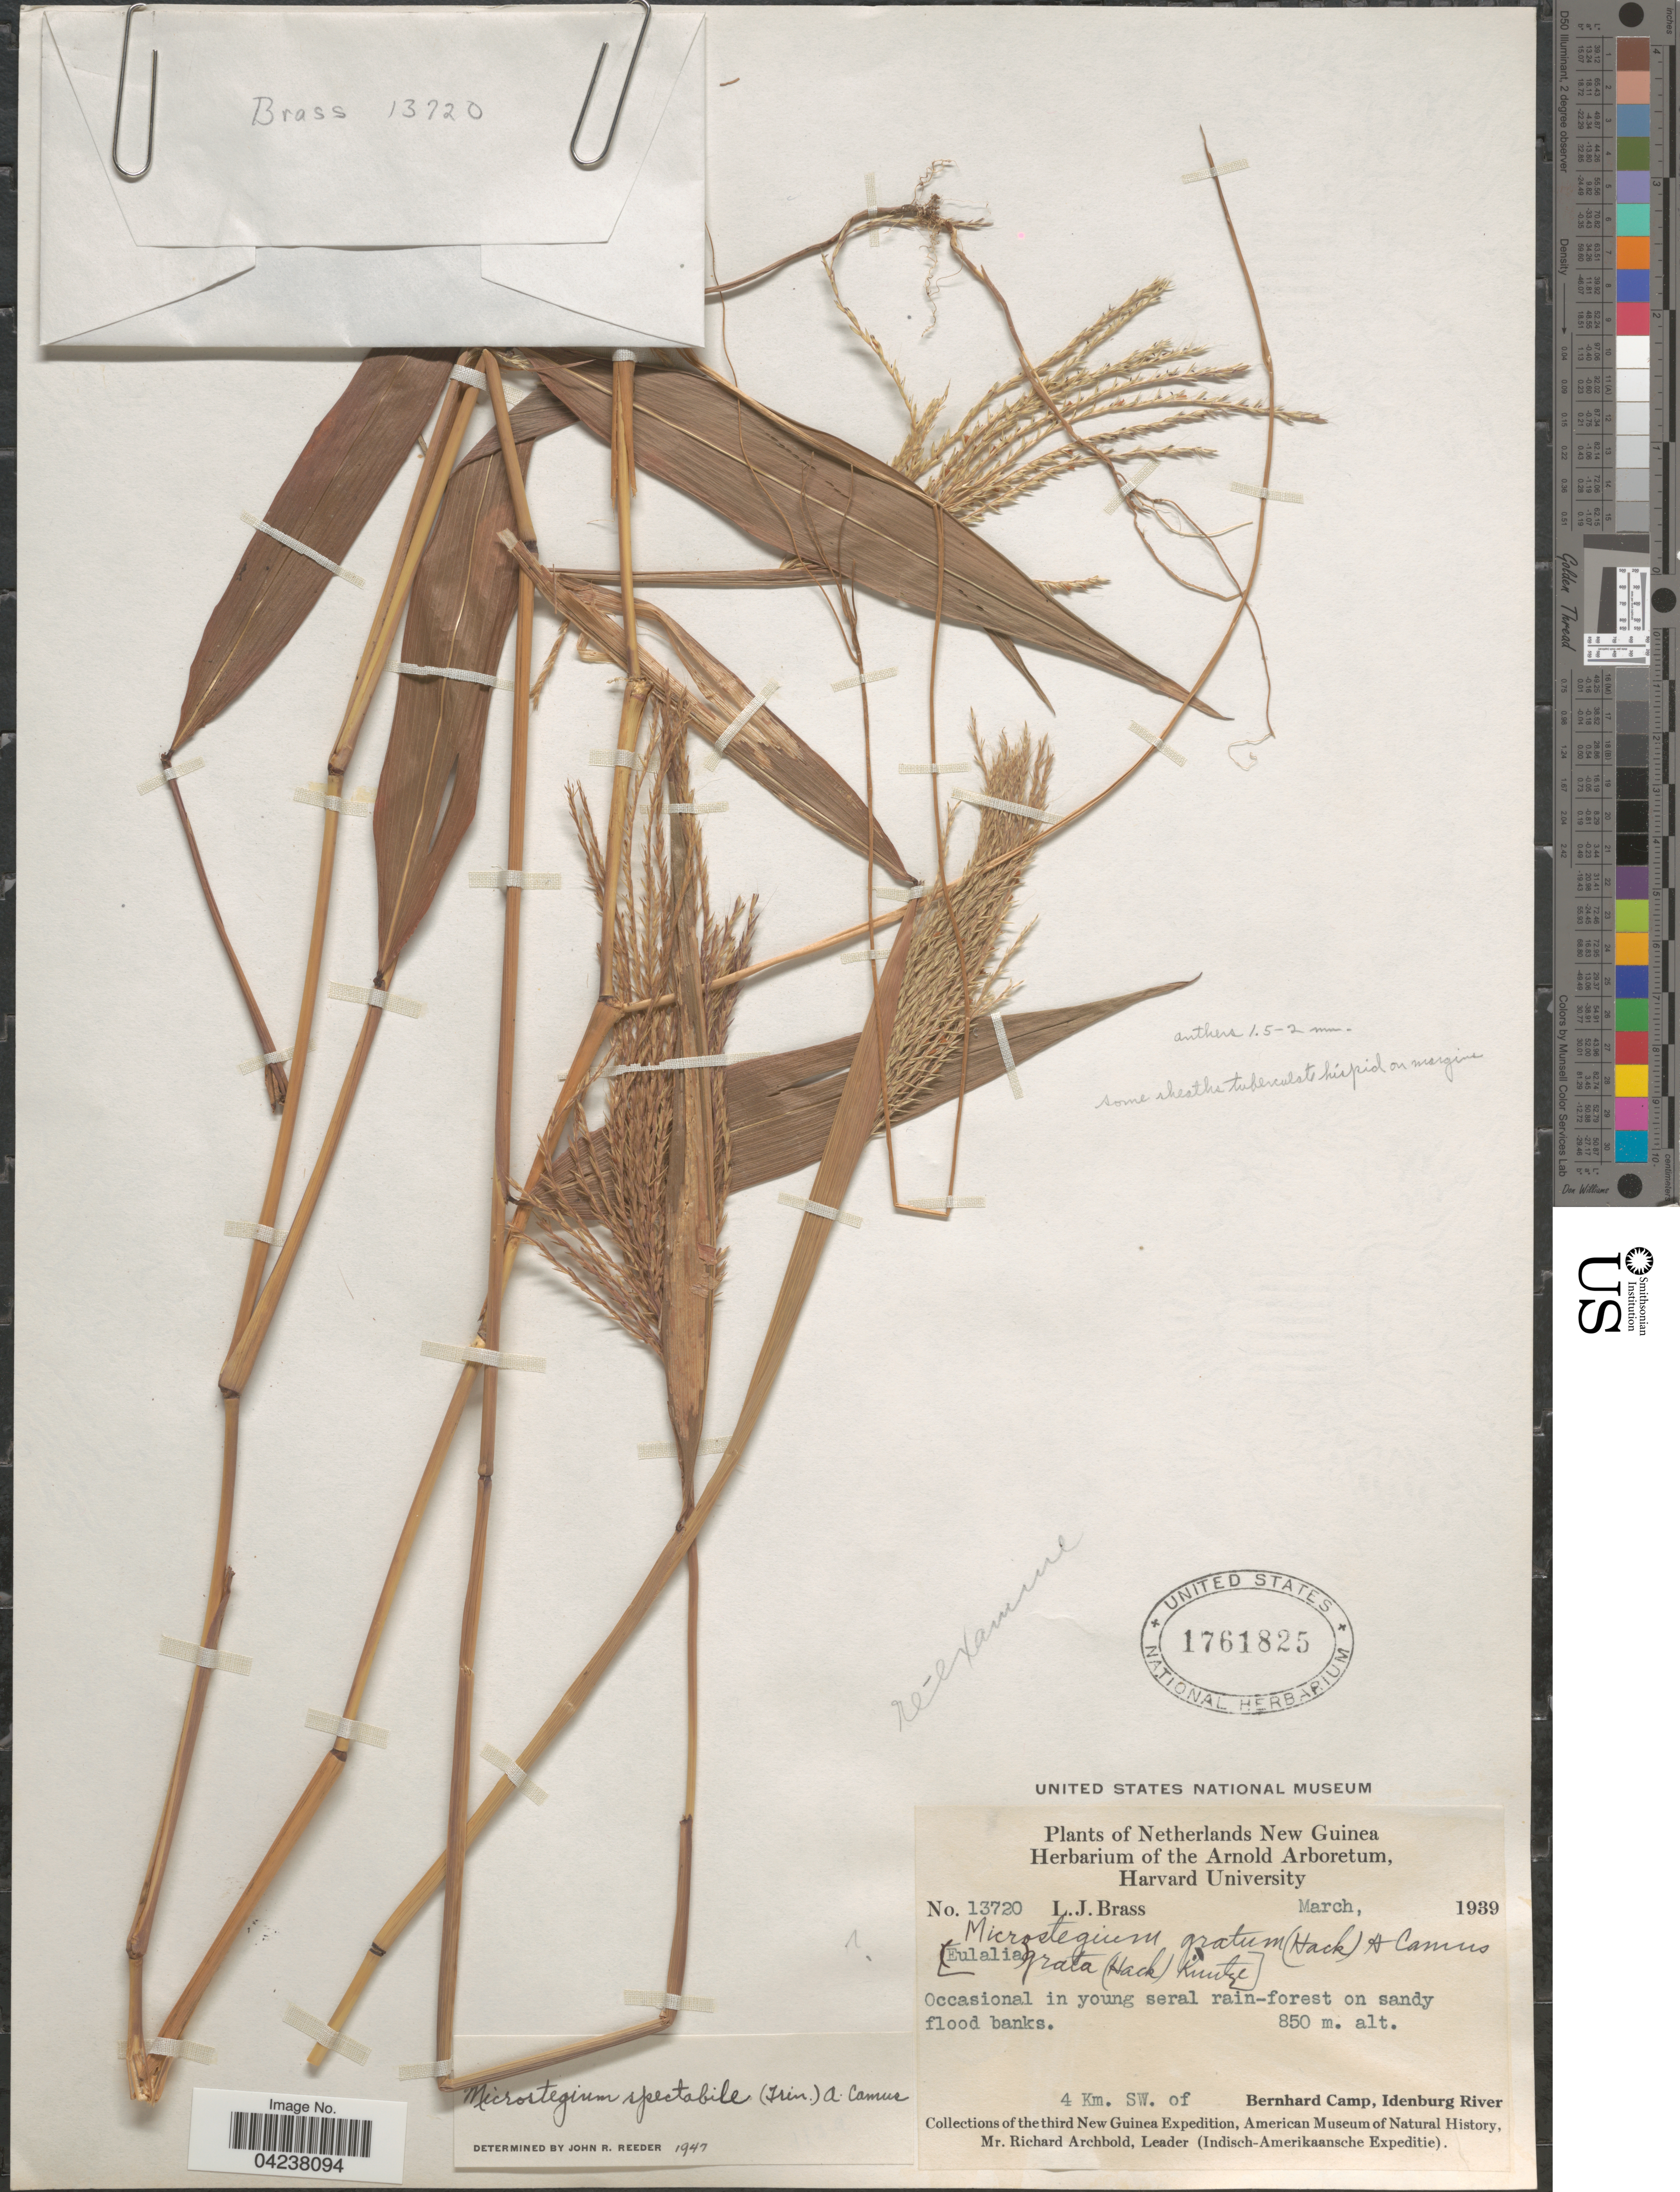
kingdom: Plantae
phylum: Tracheophyta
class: Liliopsida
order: Poales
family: Poaceae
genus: Microstegium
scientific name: Microstegium spectabile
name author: (Trin.) A. Camus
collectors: L. J. Brass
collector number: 13720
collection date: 1939-03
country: Indonesia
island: New Guinea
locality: Netherlands New Guinea. 4 Km. SW. of Bernhard Camp, Idenburg River. Third New Guinea Expedition (Indisch-Amerikaansche Expeditie).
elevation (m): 850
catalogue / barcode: US 1761825